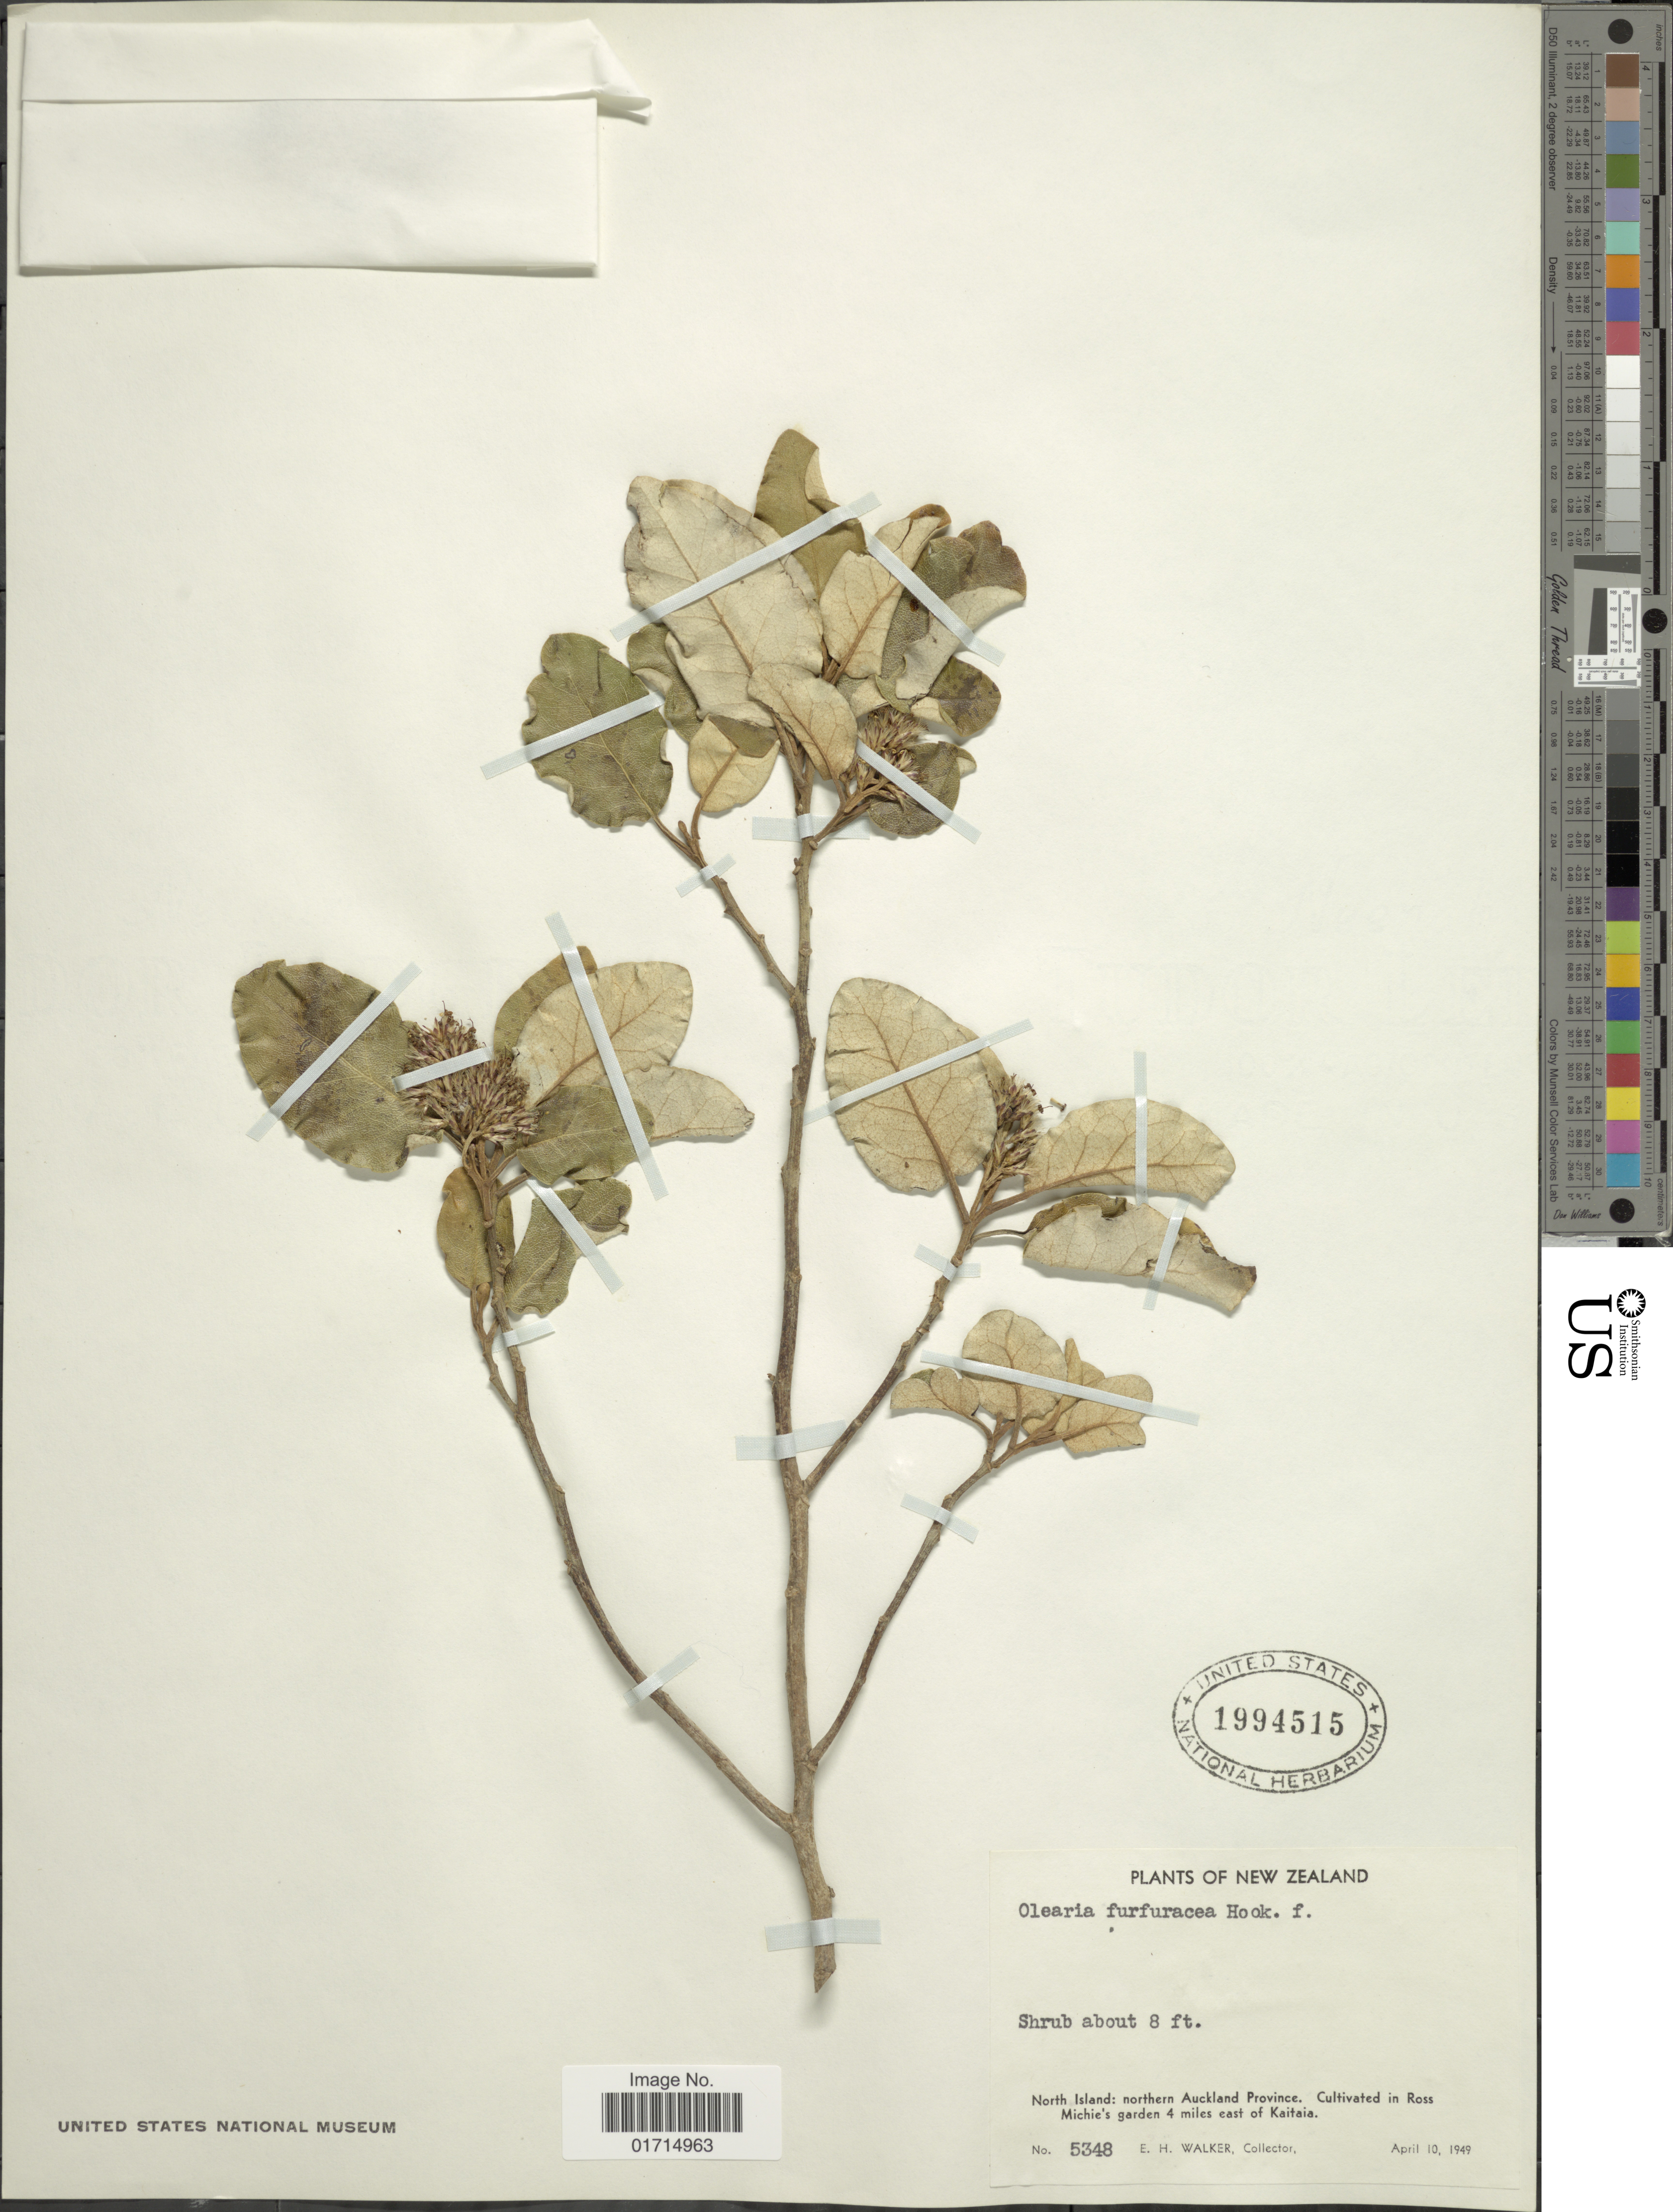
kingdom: Plantae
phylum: Tracheophyta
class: Magnoliopsida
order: Asterales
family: Asteraceae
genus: Olearia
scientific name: Olearia furfuracea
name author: (A. Rich.) Hook. f.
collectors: E. H. Walker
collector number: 5348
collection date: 1949-04-10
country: New Zealand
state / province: Auckland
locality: New Zealand. North Island: northern Auckland Province; Ross Michie's garden 4 miles east of Kaiataia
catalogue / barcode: US 1994515